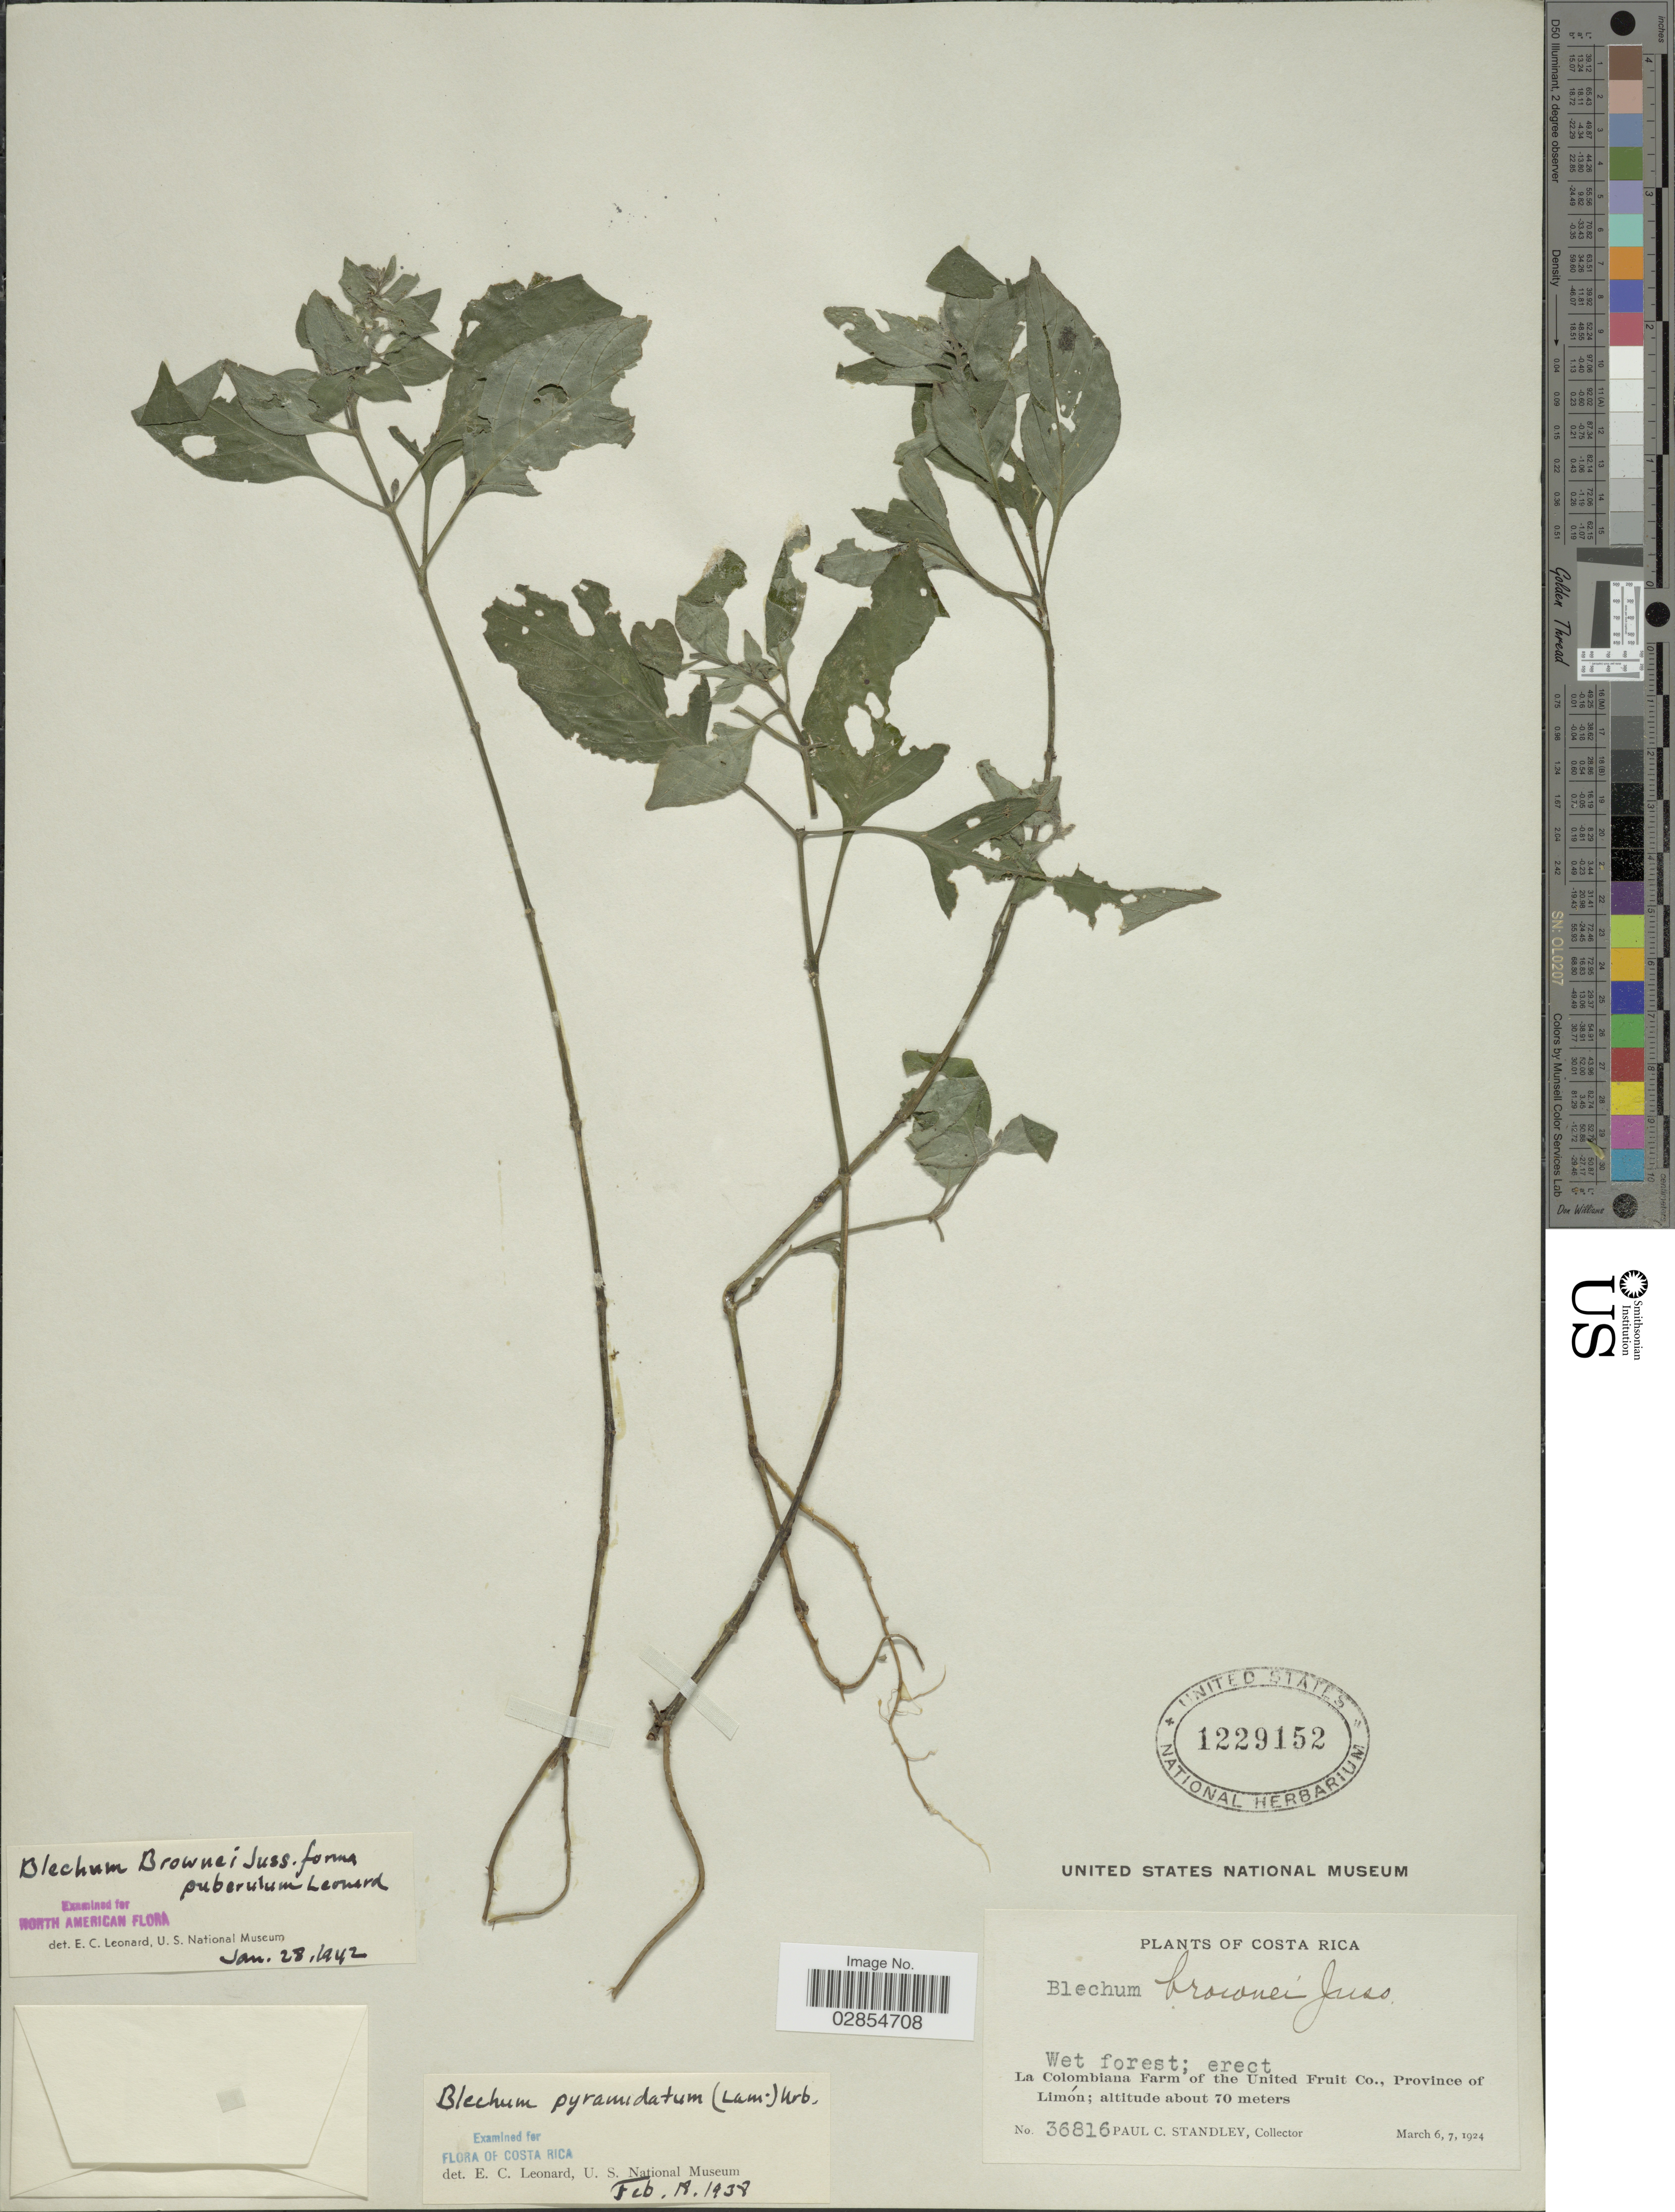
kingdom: Plantae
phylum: Tracheophyta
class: Magnoliopsida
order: Lamiales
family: Acanthaceae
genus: Blechum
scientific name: Blechum pyramidatum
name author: (Lam.) Urb.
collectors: P. C. Standley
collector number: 36816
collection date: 1924-03-06/1924-03-07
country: Costa Rica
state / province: Limón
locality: La Colombiana Farm of the United Fruit Co., Province of Limón.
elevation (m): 70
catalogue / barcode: US 1229152